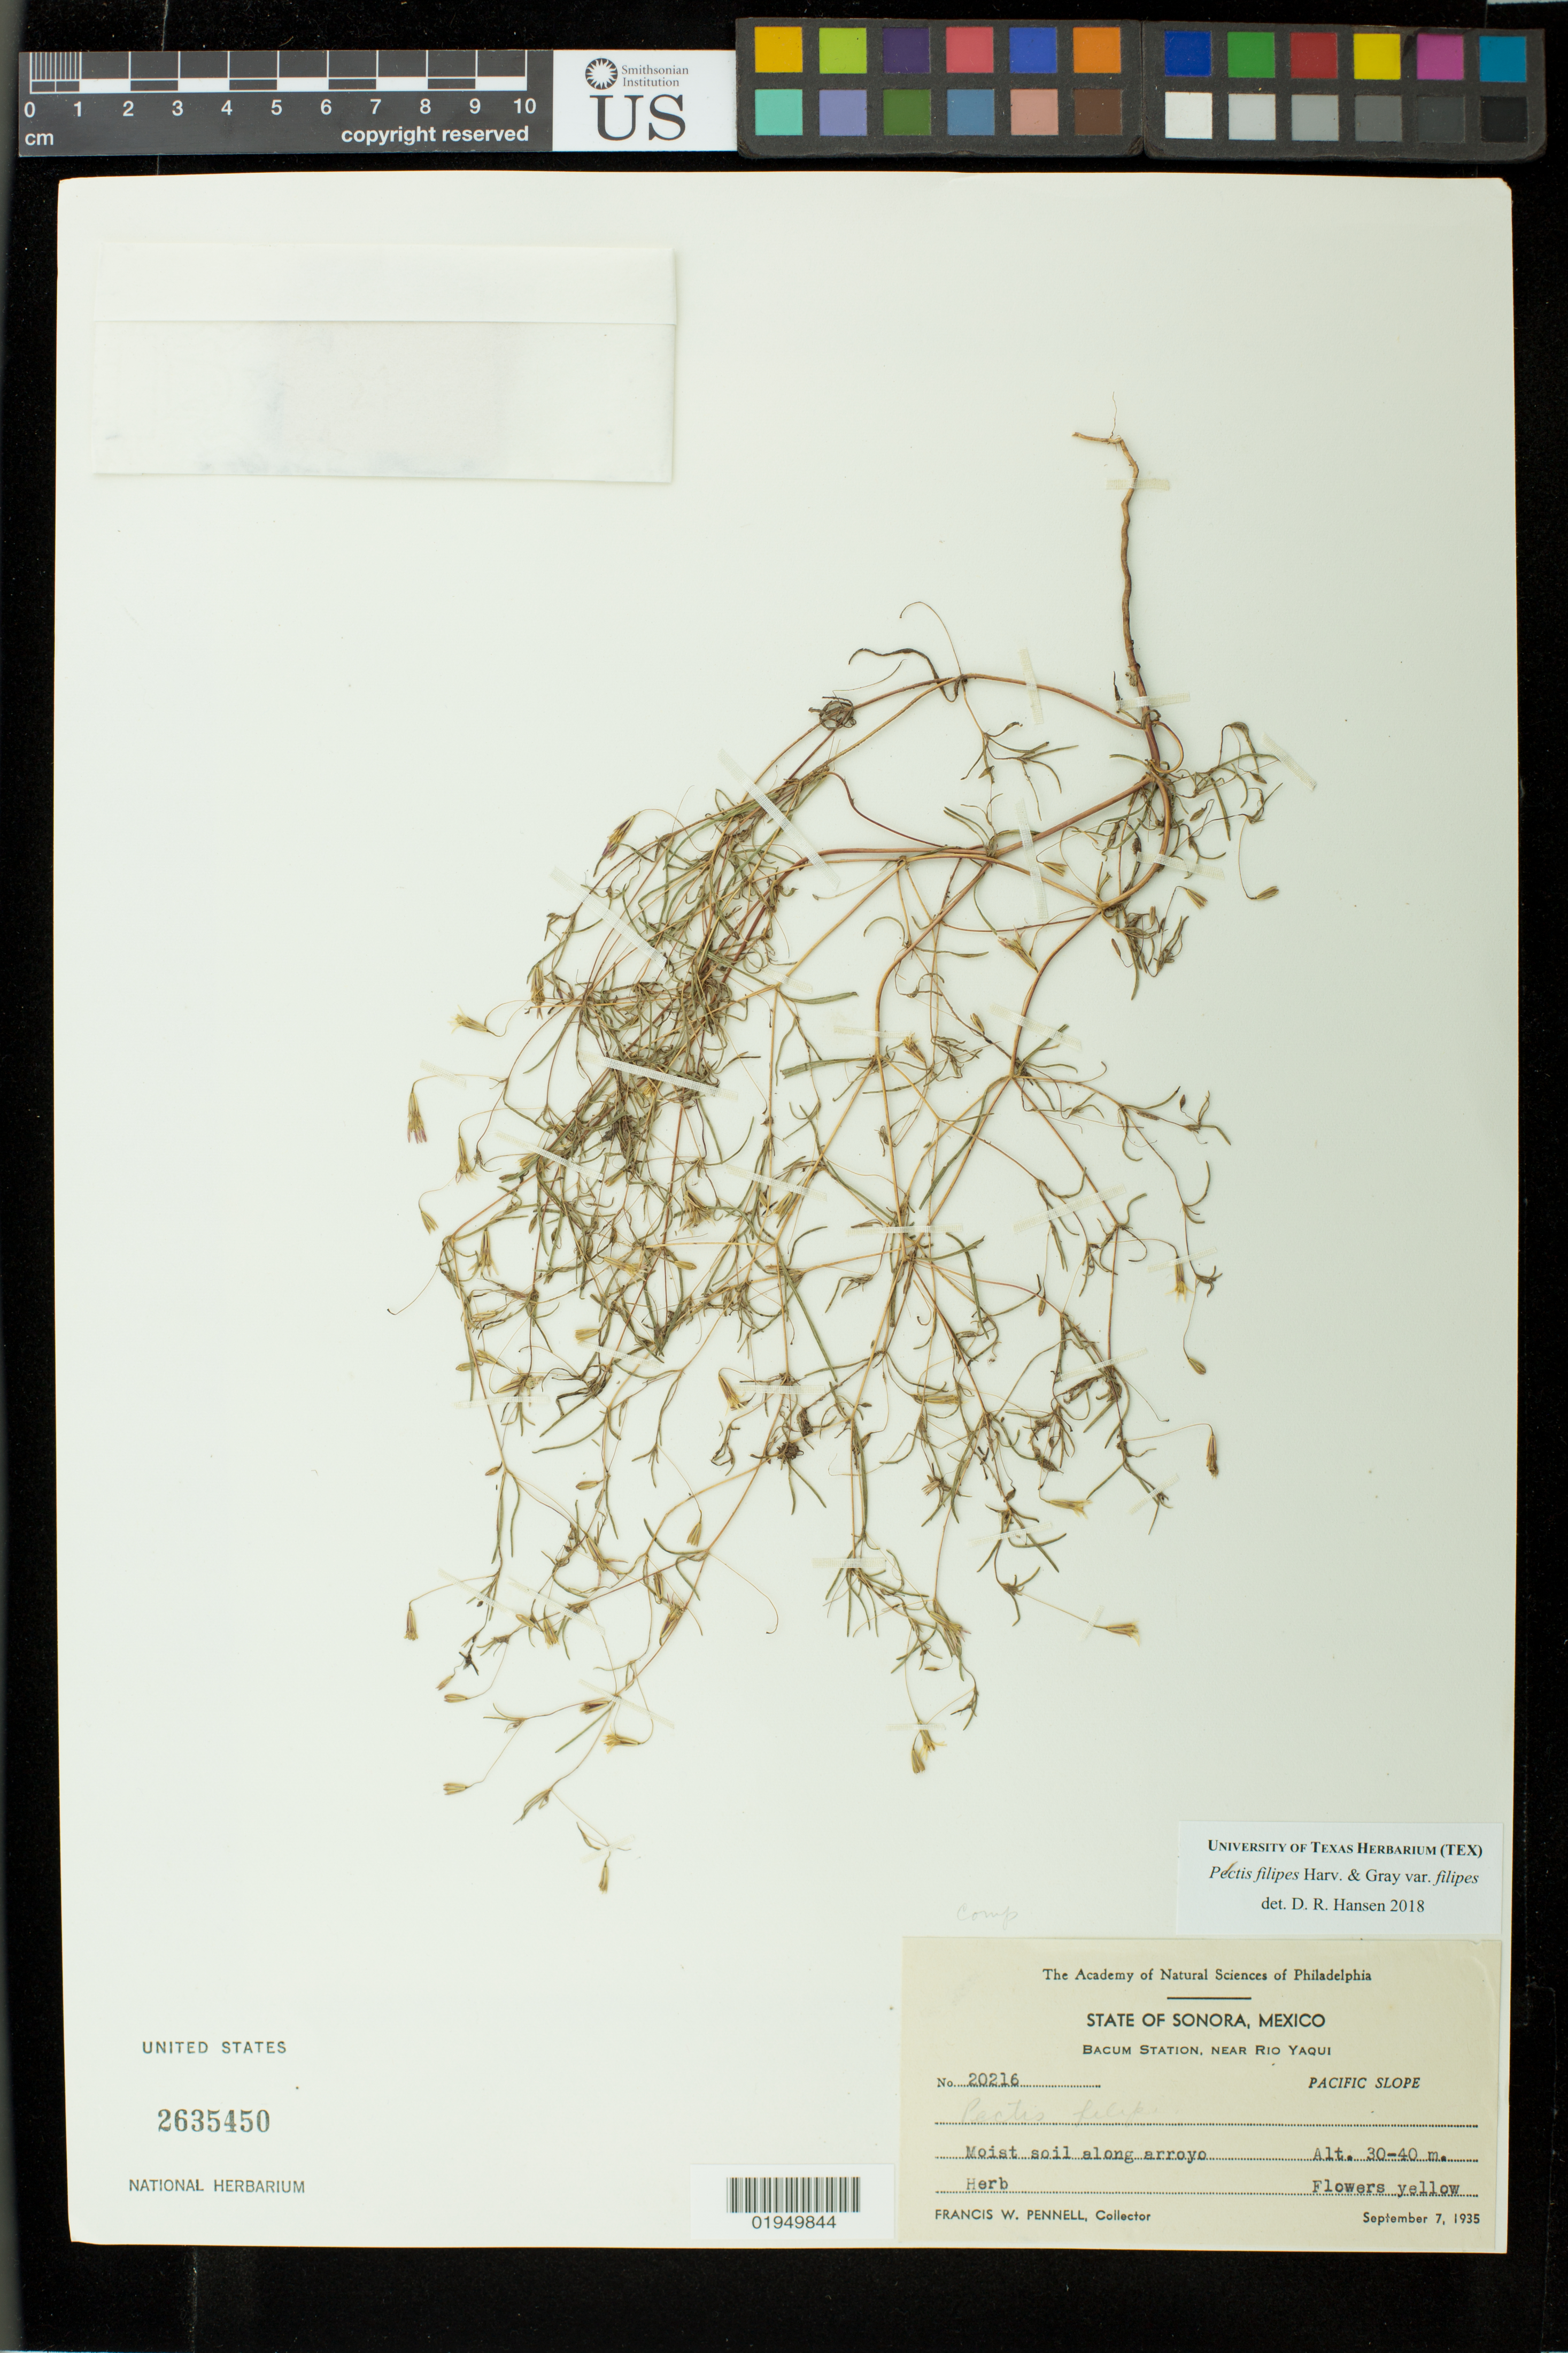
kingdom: Plantae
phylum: Tracheophyta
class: Magnoliopsida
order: Asterales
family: Asteraceae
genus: Pectis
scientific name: Pectis filipes var. filipes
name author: Harv. & A. Gray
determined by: Hansen, D. R.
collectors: F. W. Pennell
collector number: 20216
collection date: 1935-09-07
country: Mexico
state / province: Sonora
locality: Pacific Slope; Bacum Station, near Rio Yaqui.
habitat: Moist soil along arroyo.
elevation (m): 30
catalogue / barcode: US 2635450